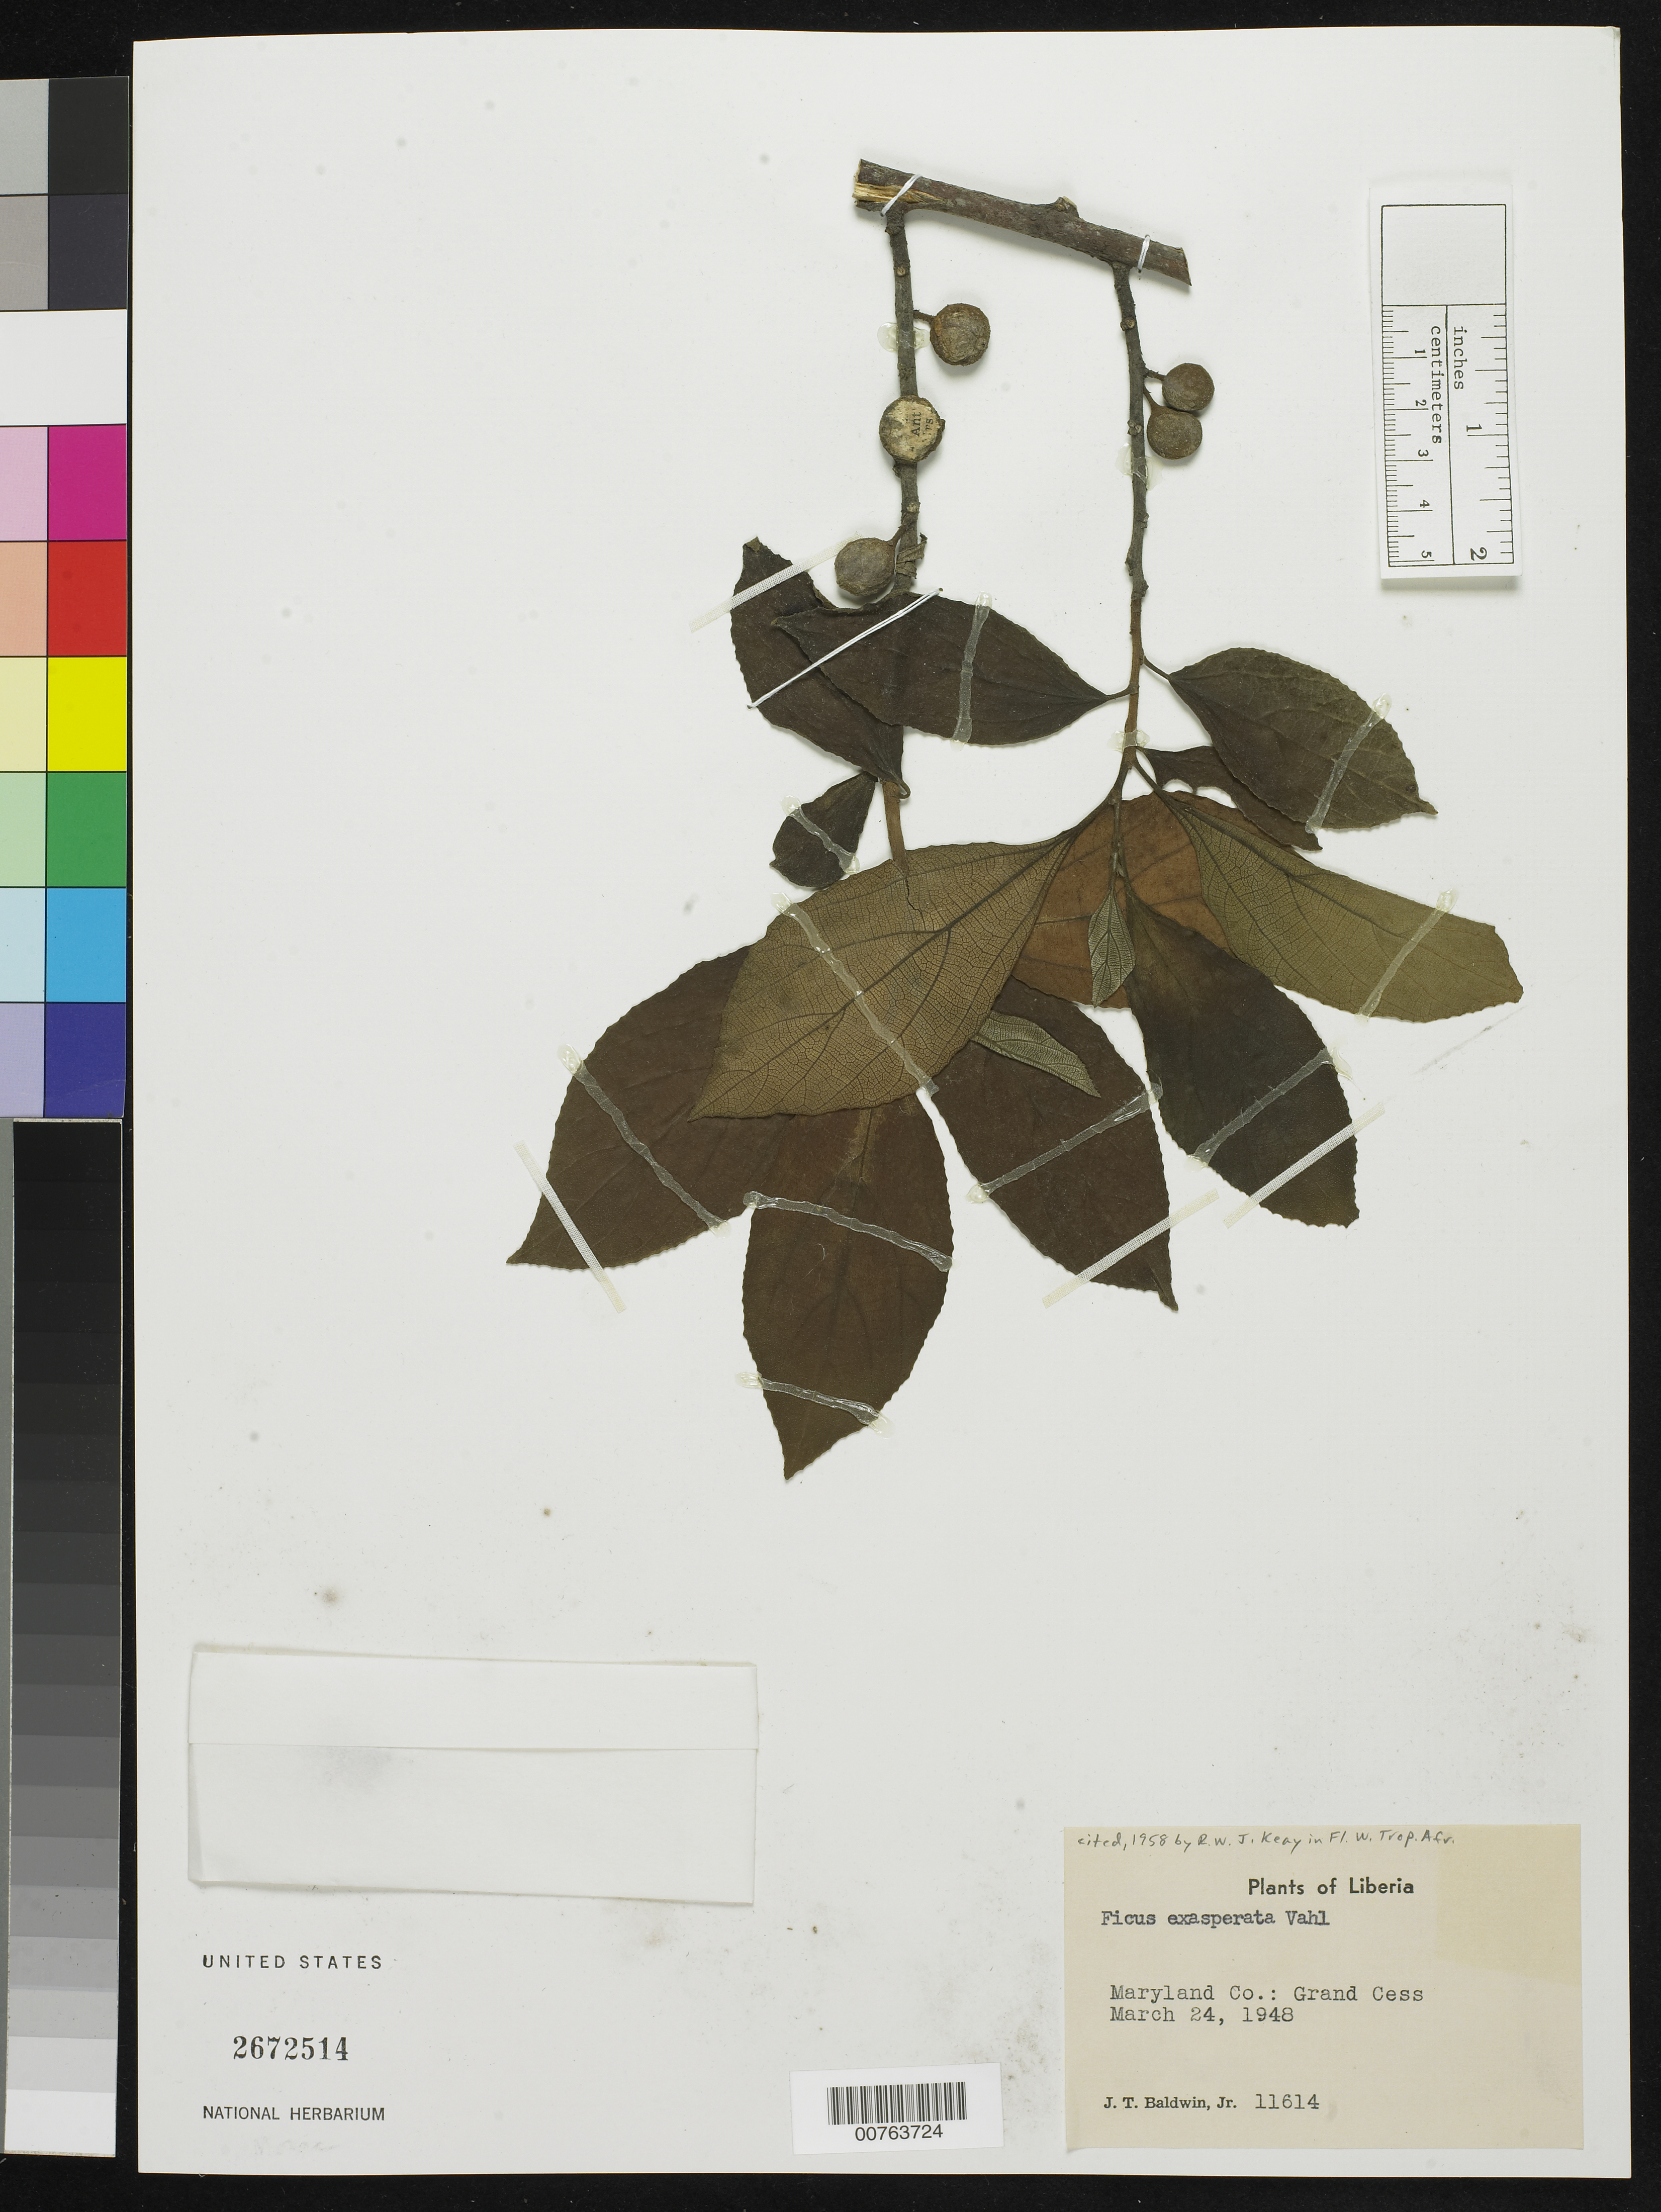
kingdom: Plantae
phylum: Tracheophyta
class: Magnoliopsida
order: Rosales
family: Moraceae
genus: Ficus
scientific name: Ficus exasperata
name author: Vahl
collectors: J. T. Baldwin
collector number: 11614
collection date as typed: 24 Mar 1948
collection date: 1948-03-24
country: Liberia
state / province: Maryland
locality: Grand Cess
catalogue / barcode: US 2672514